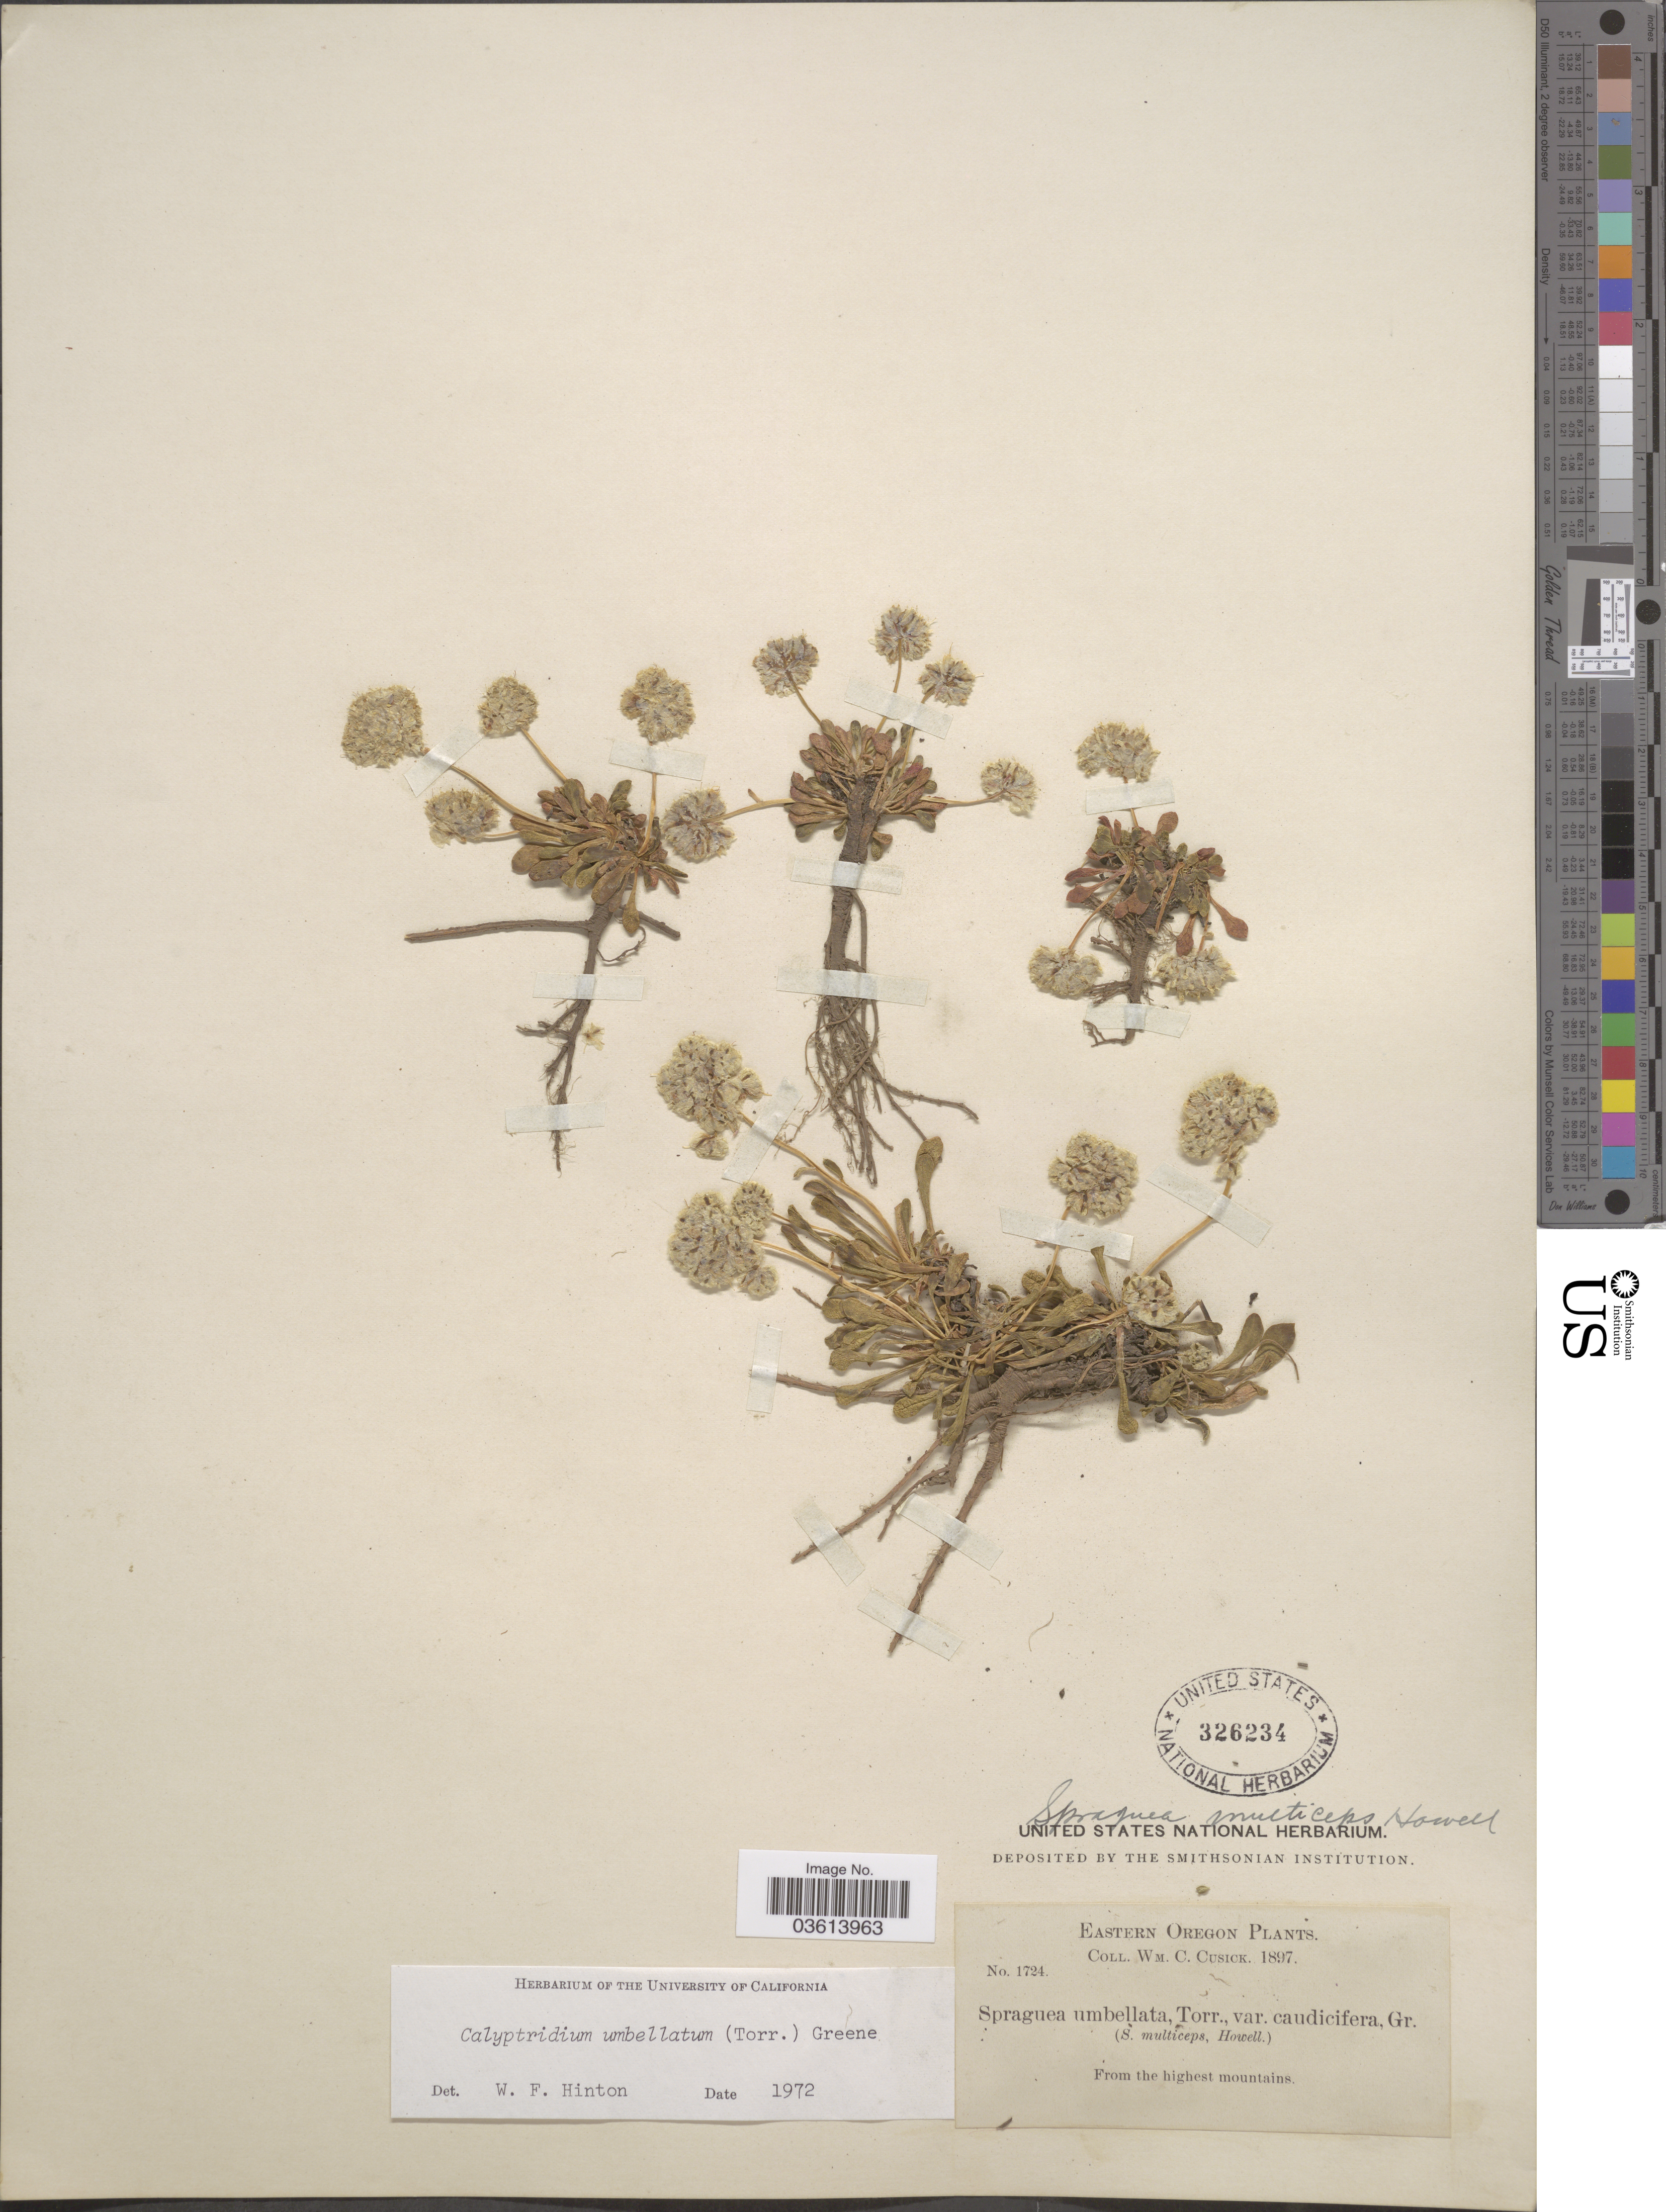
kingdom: Plantae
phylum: Tracheophyta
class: Magnoliopsida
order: Caryophyllales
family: Montiaceae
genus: Calyptridium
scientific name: Calyptridium umbellatum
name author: (Torr.) Greene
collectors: W. C. Cusick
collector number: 1724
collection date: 1897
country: United States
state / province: Oregon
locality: Eastern Oregon. From the highest mountains.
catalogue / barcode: US 326234